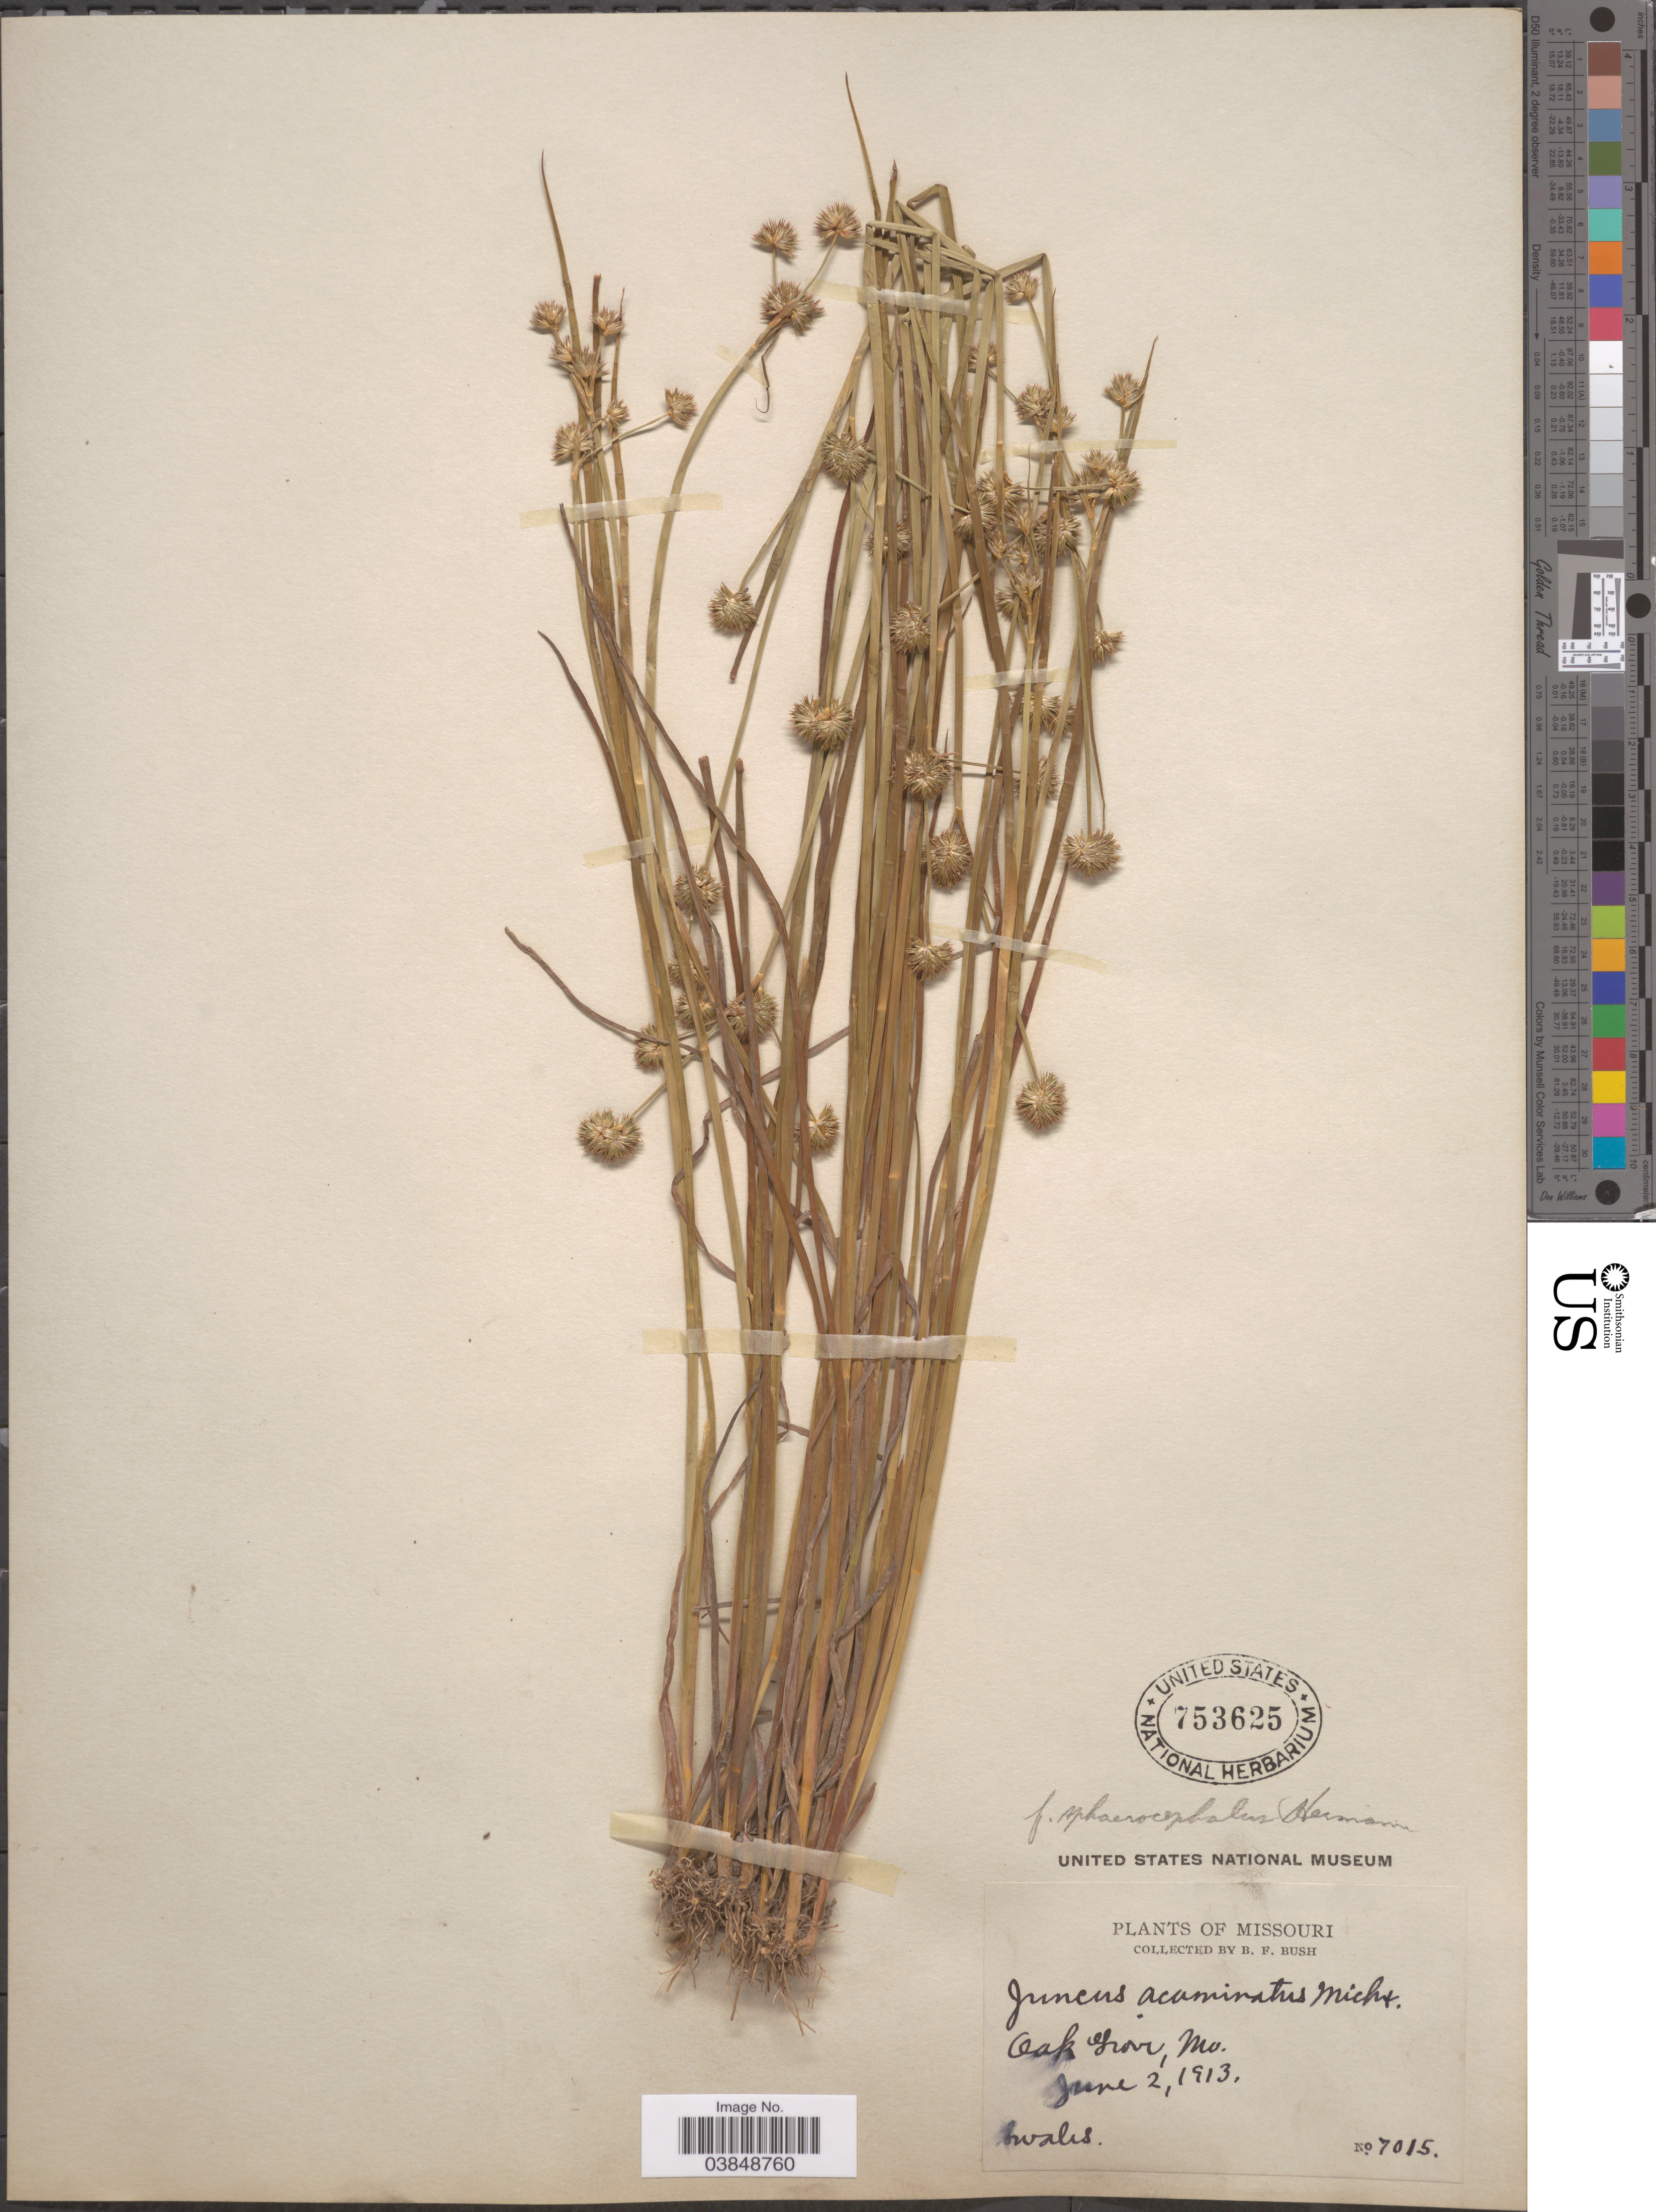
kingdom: Plantae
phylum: Tracheophyta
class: Liliopsida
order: Poales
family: Juncaceae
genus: Juncus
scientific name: Juncus acuminatus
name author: Michx.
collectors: B. F. Bush & -. Swales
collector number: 7015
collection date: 1913-06-02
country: United States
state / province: Missouri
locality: Oak Grove.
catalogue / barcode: US 753625